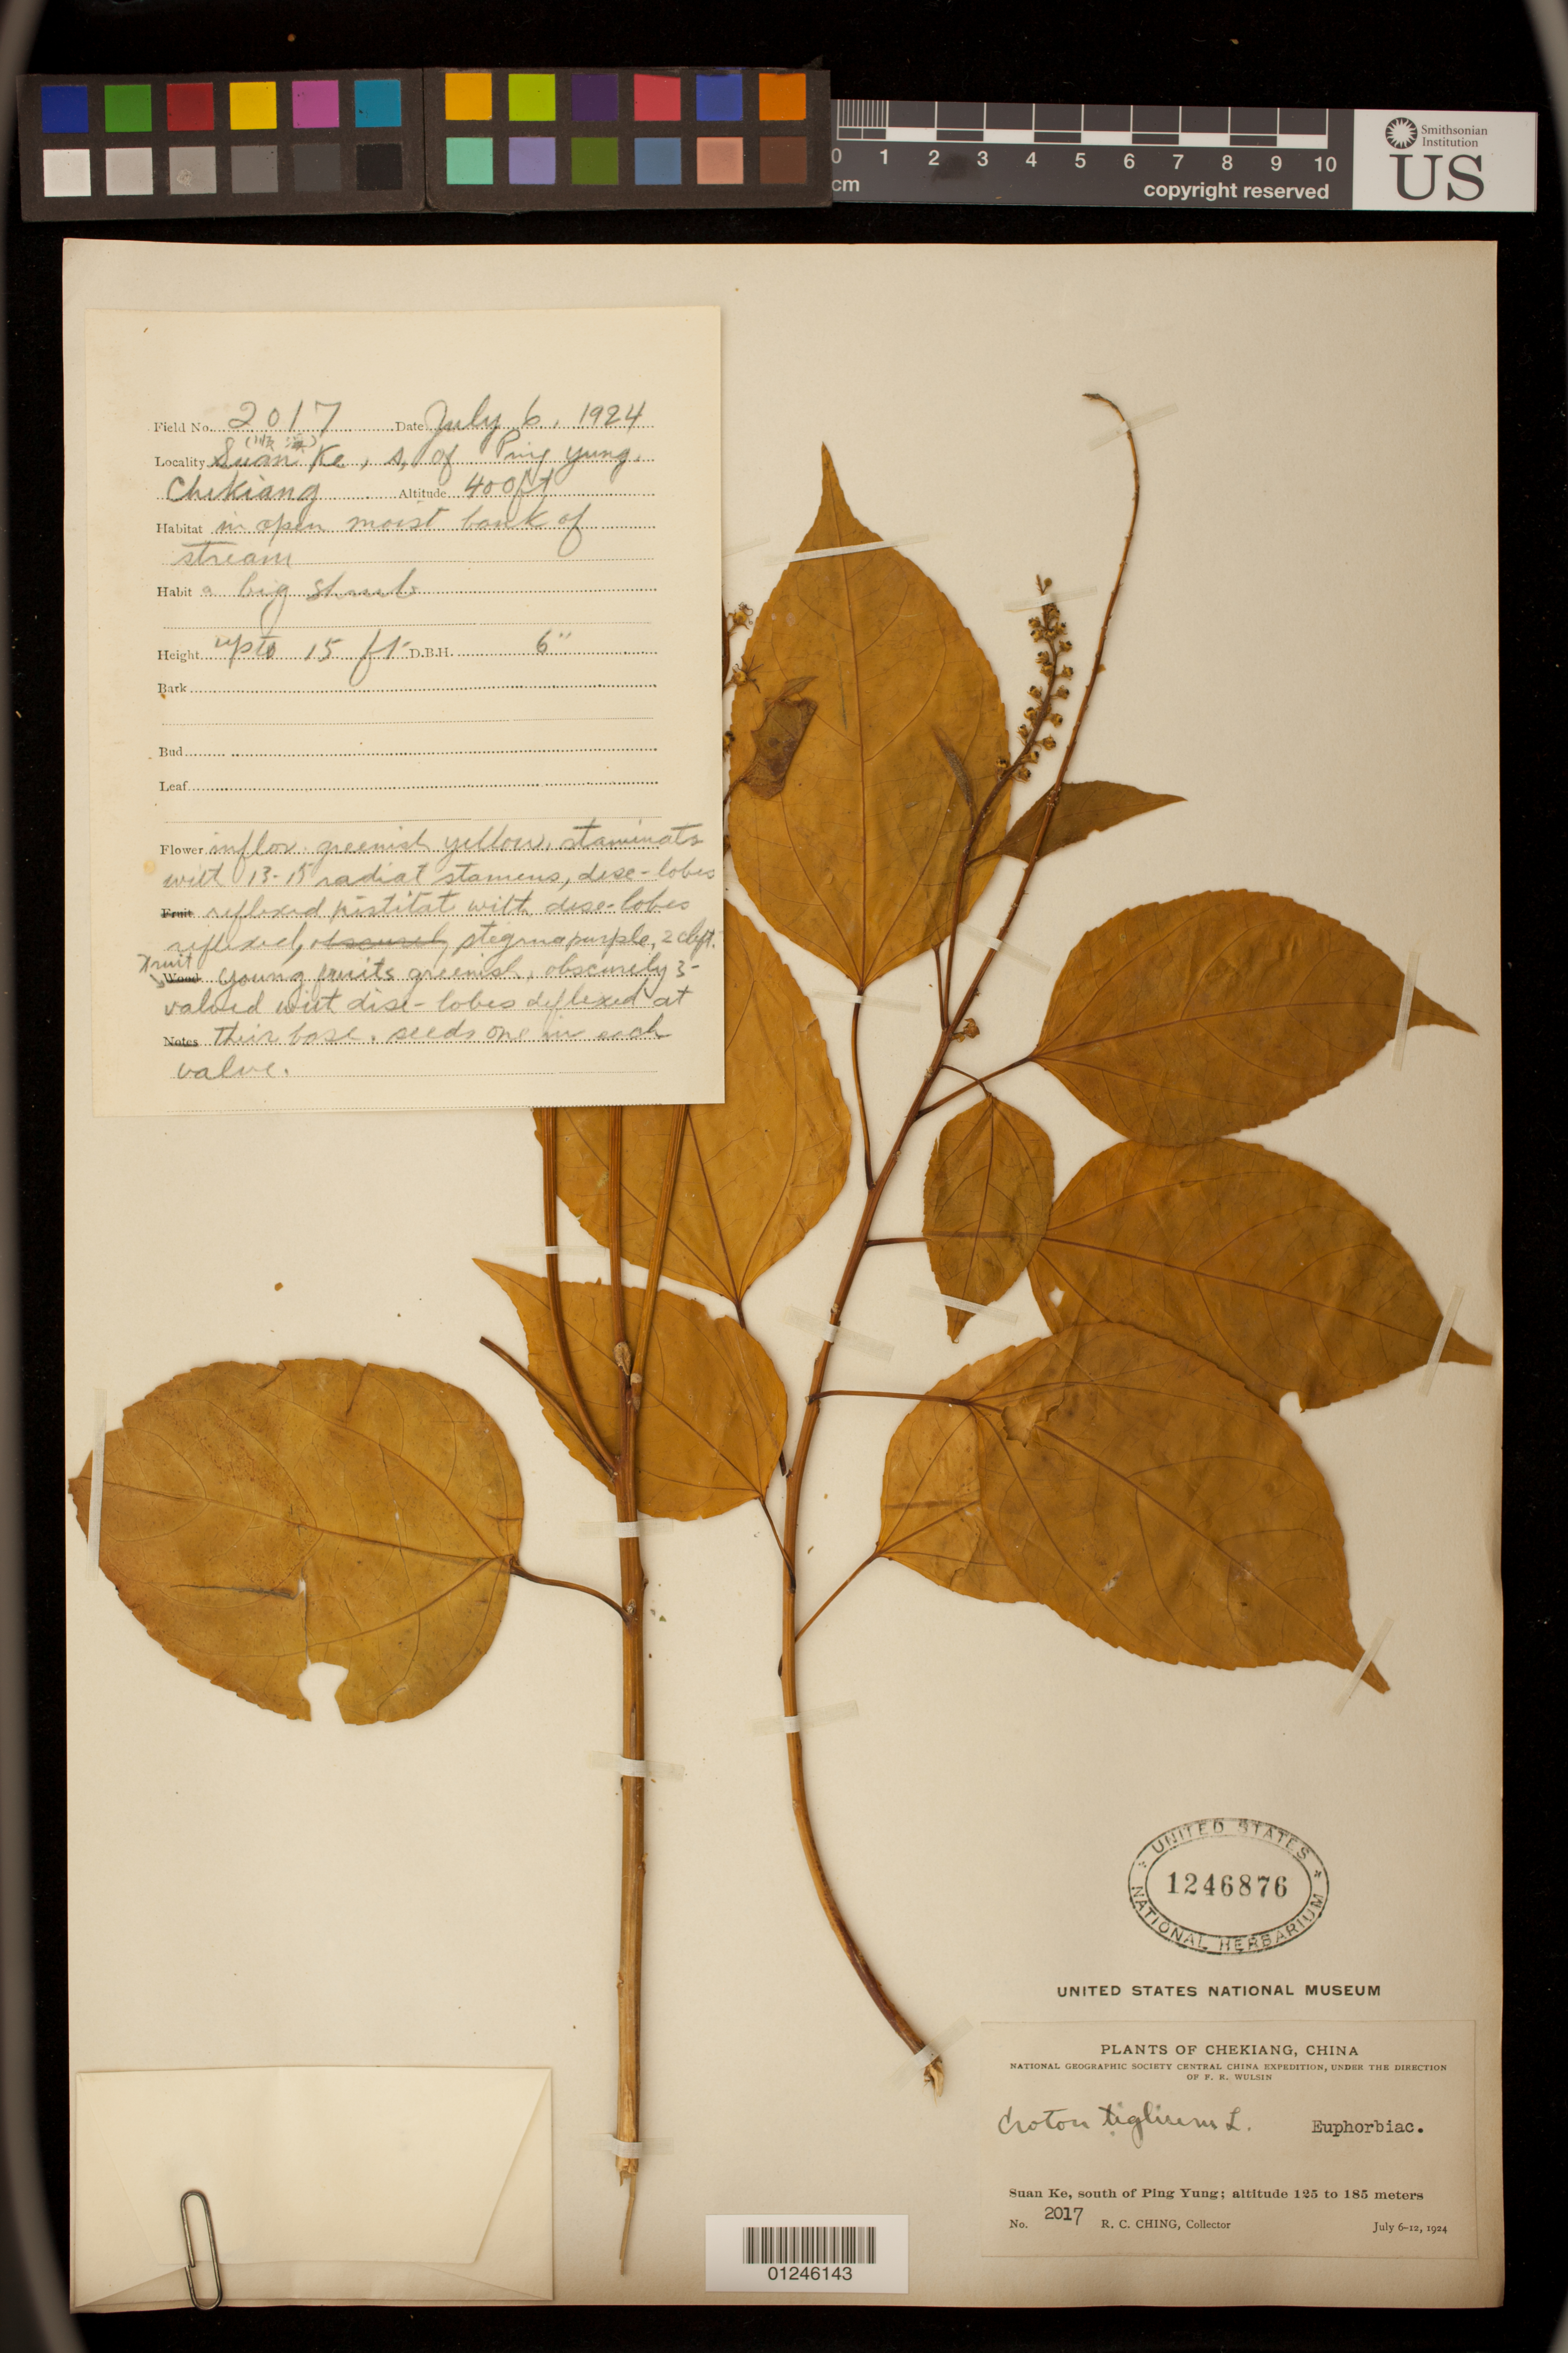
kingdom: Plantae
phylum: Tracheophyta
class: Magnoliopsida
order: Malpighiales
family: Euphorbiaceae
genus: Croton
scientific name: Croton tiglium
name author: L.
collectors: R. C. Ching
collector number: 2017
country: China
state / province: Zhejiang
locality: Suan Ke, South of Ping Yung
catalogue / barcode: US 1246876